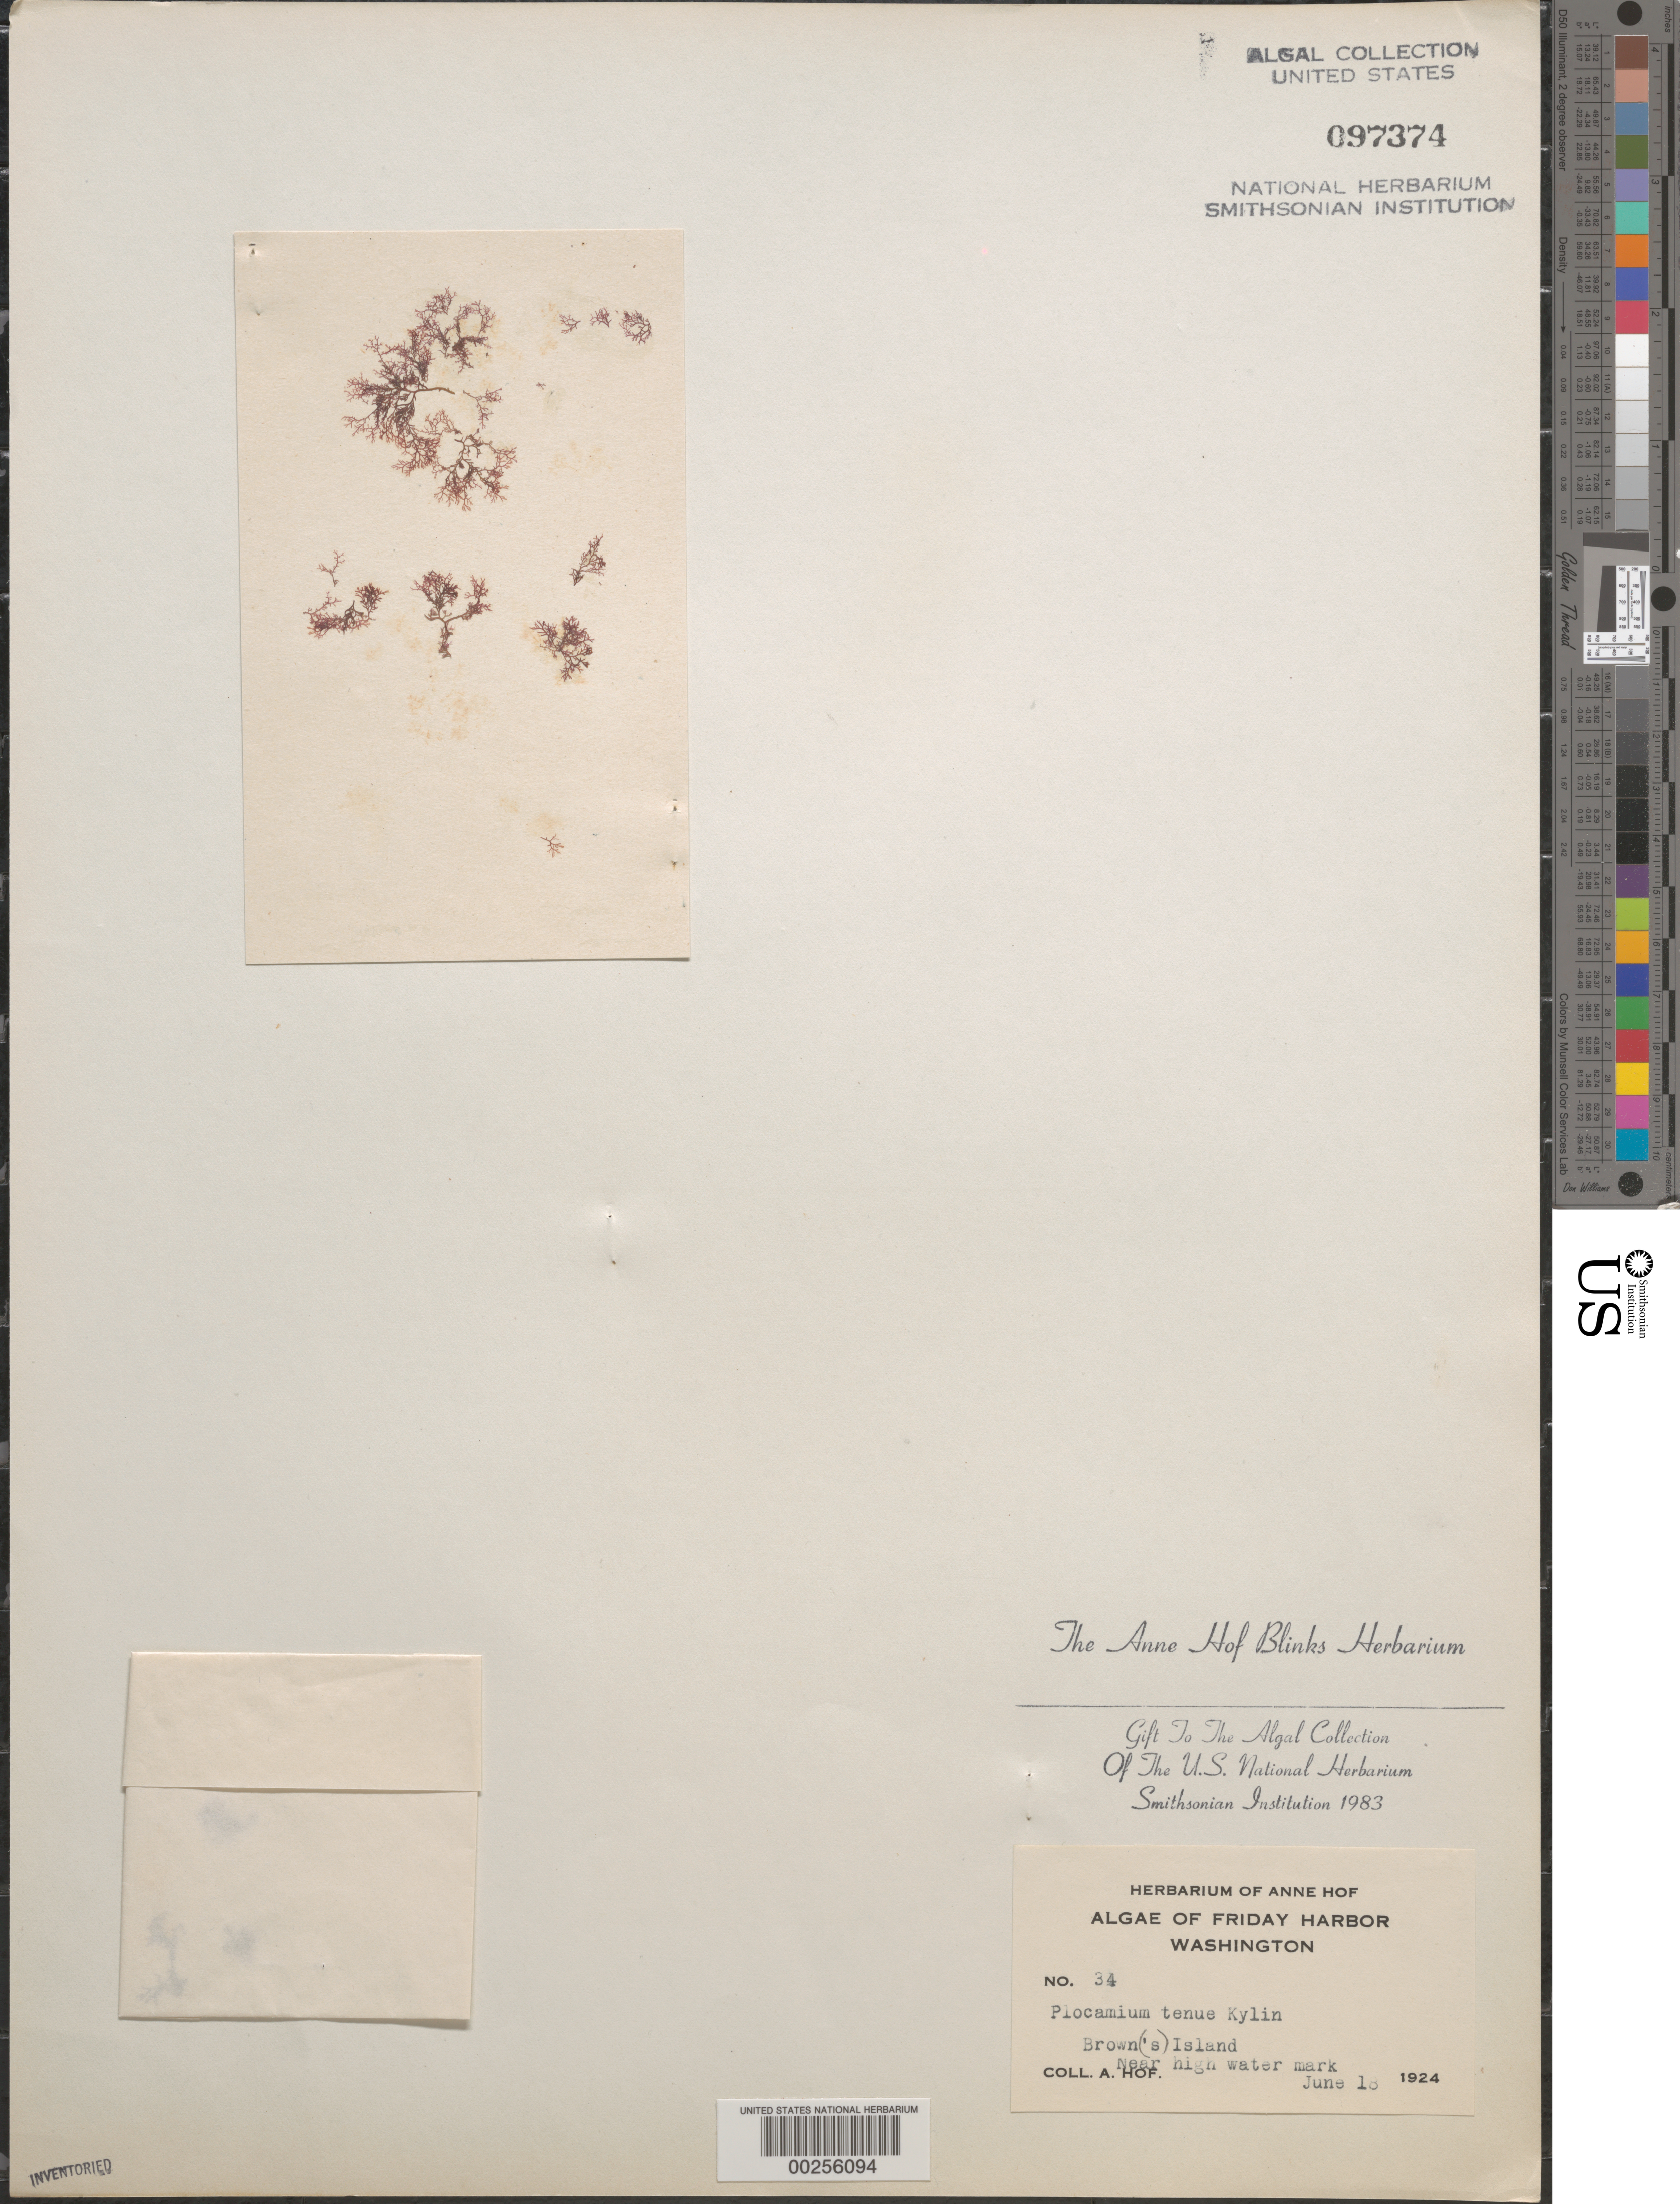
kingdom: Plantae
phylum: Rhodophyta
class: Florideophyceae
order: Plocamiales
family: Plocamiaceae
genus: Plocamium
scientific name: Plocamium violaceum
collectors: A. Blinks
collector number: AHB 34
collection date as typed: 18 Jun 1924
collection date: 1924-06-18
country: United States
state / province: Washington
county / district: San Juan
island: San Juan Island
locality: Brown Island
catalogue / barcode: US 97374